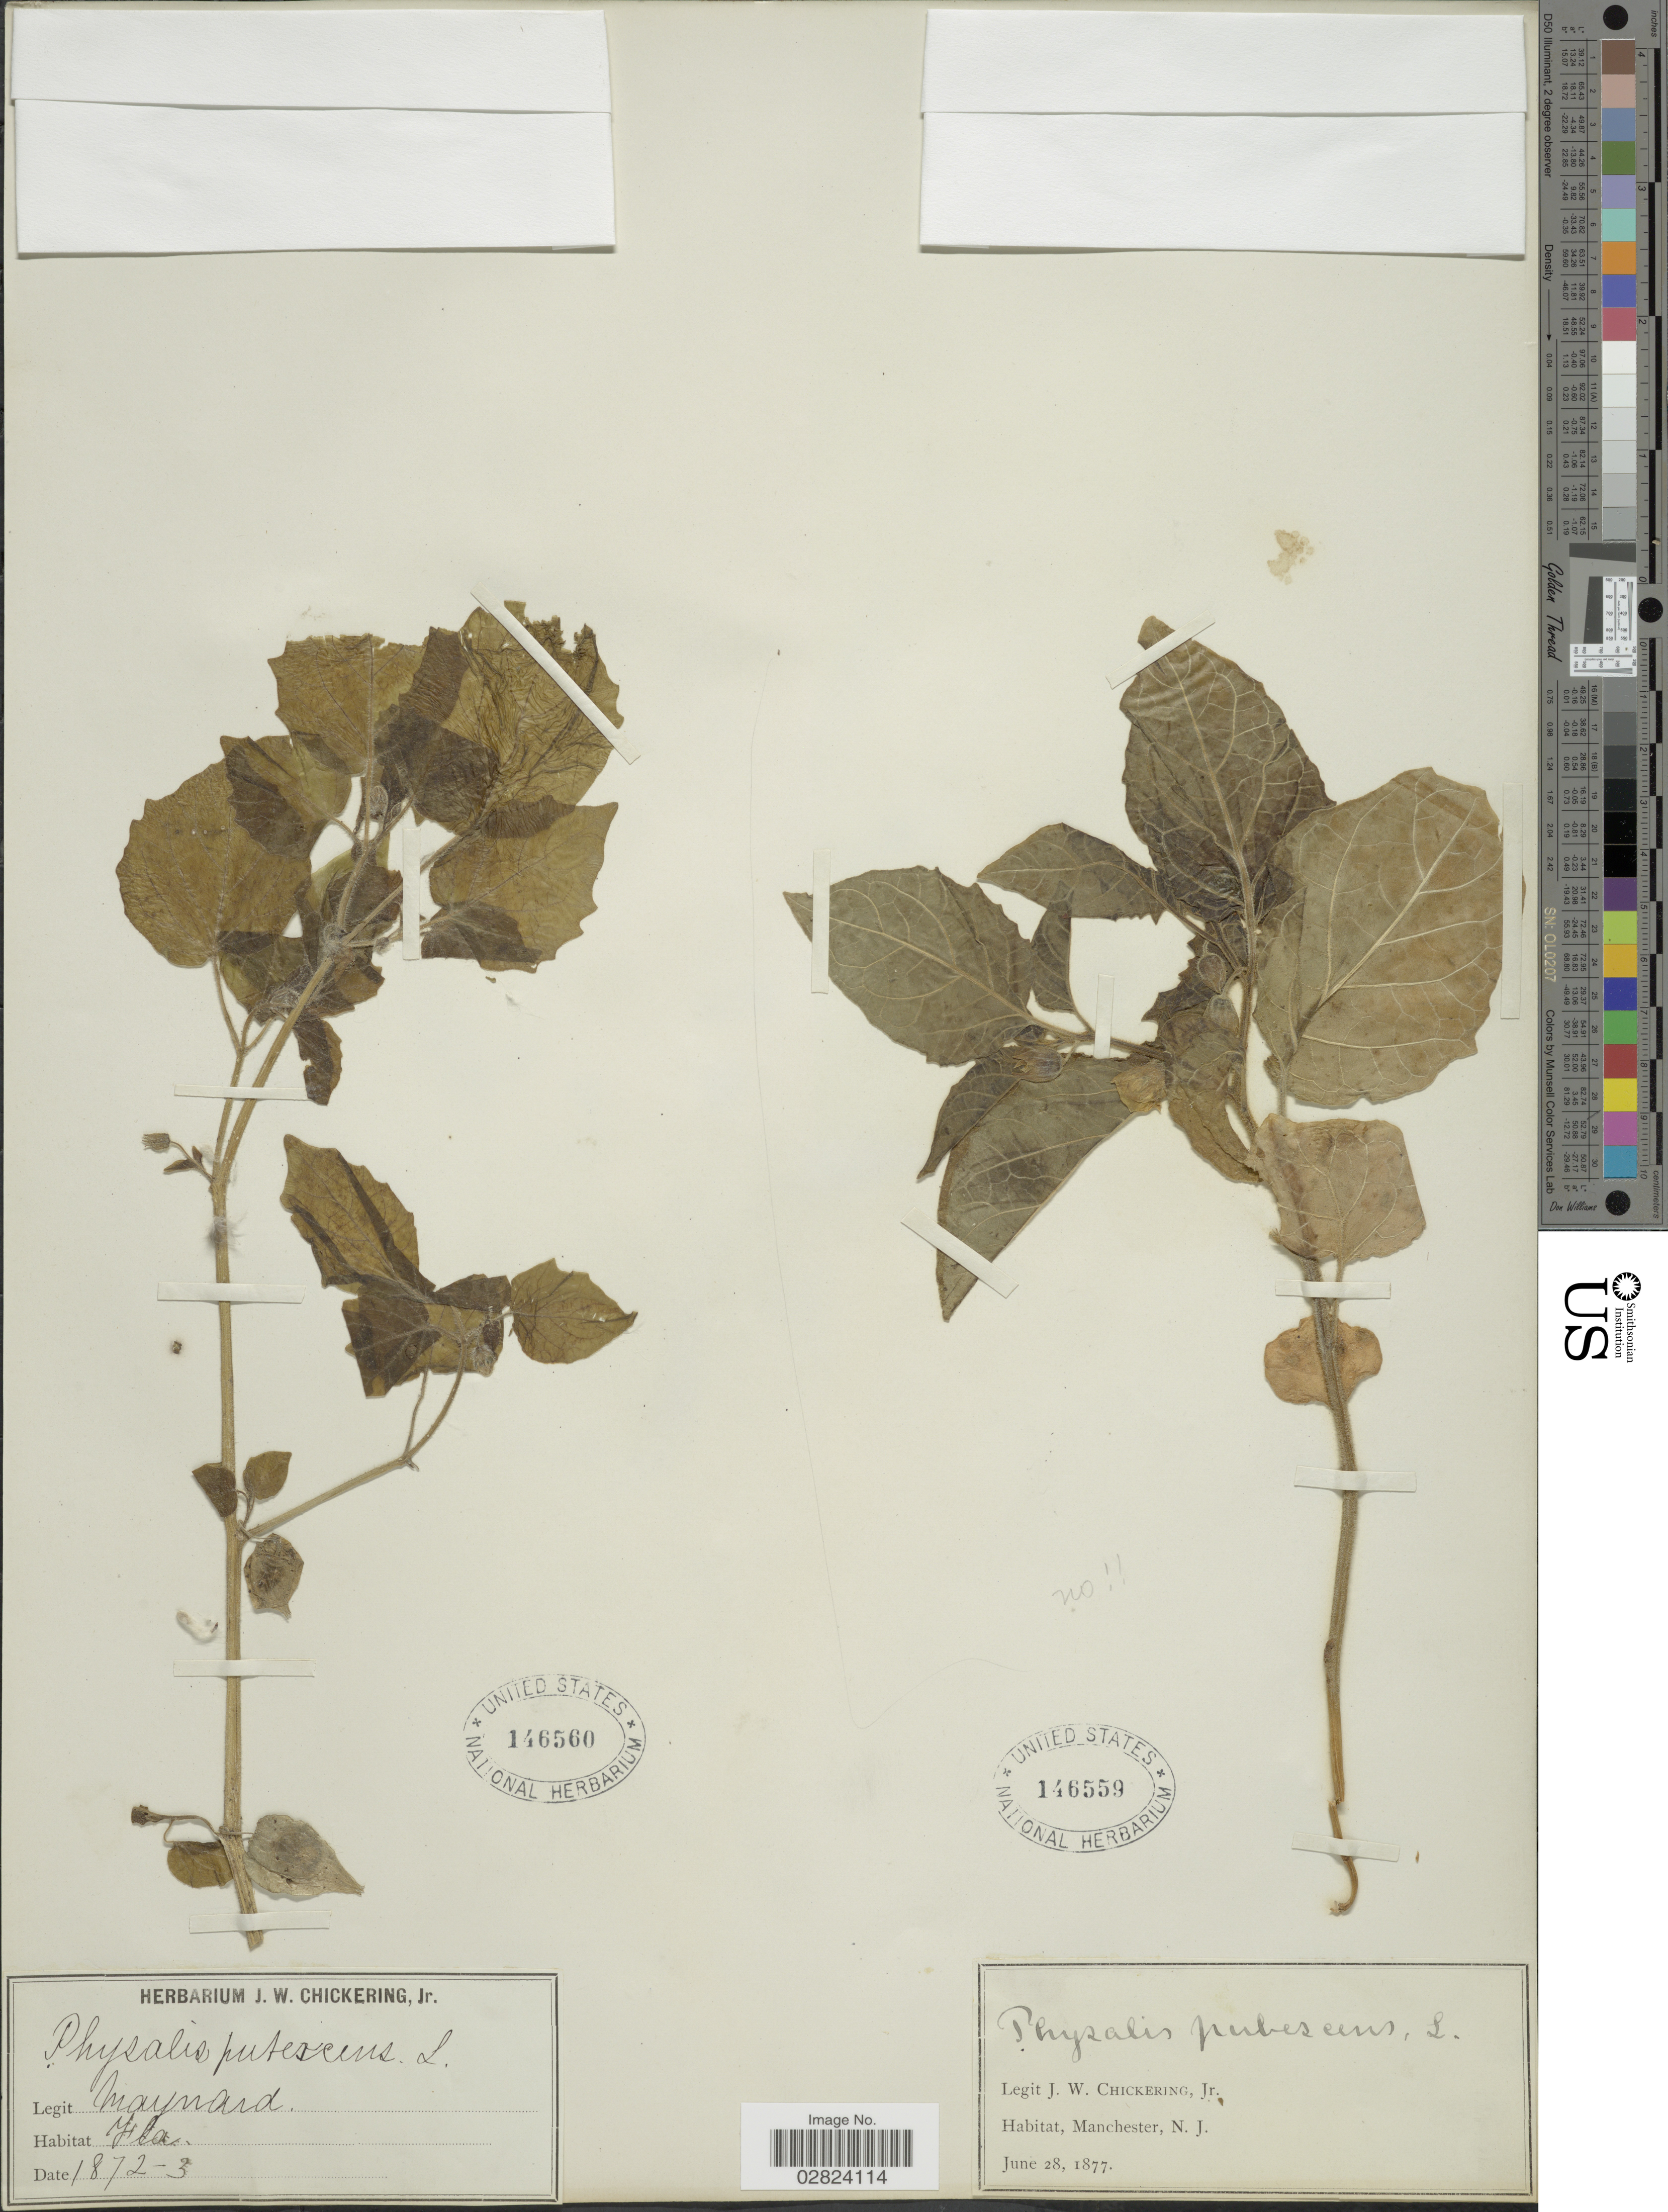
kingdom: Plantae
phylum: Tracheophyta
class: Magnoliopsida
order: Solanales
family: Solanaceae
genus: Physalis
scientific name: Physalis pubescens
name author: L.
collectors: Maynard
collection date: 1872-03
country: United States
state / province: Florida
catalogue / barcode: US 146560